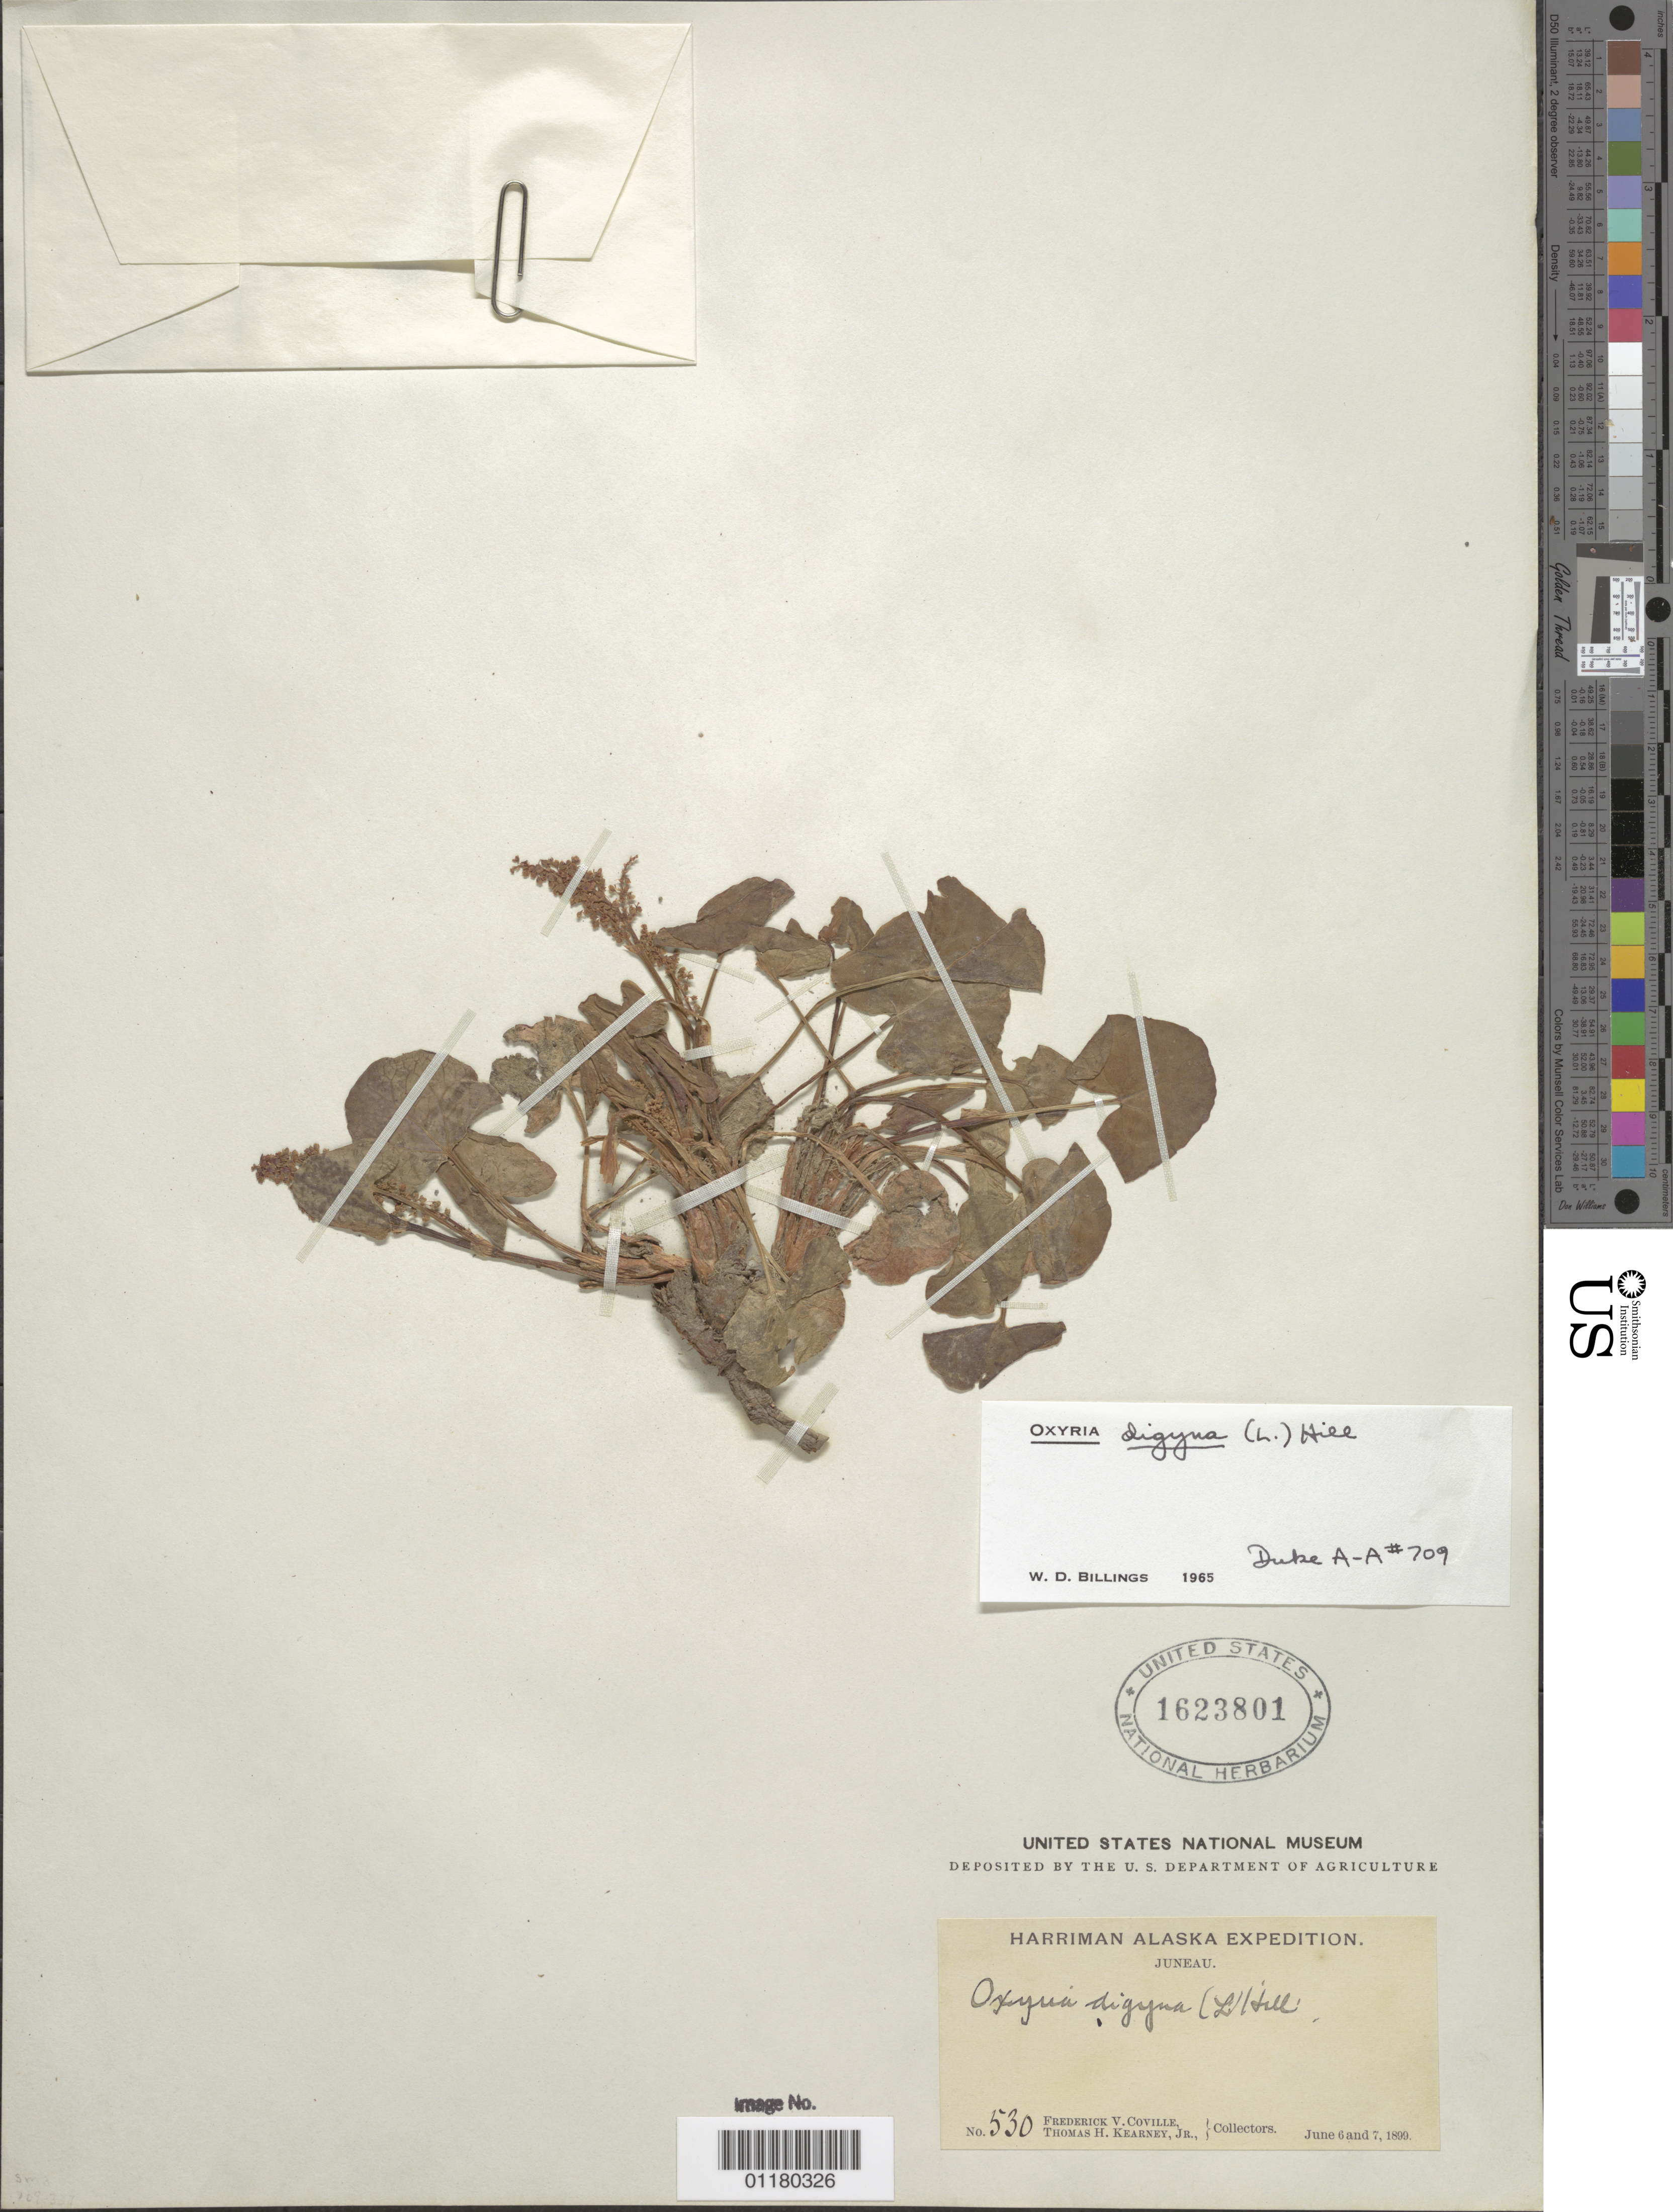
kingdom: Plantae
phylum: Tracheophyta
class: Magnoliopsida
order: Caryophyllales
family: Polygonaceae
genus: Oxyria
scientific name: Oxyria digyna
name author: (L.) Hill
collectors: F. V. Coville & T. H. Kearney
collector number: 530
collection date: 1899-06-06/1899-06-07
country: United States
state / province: Alaska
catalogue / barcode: US 1623801